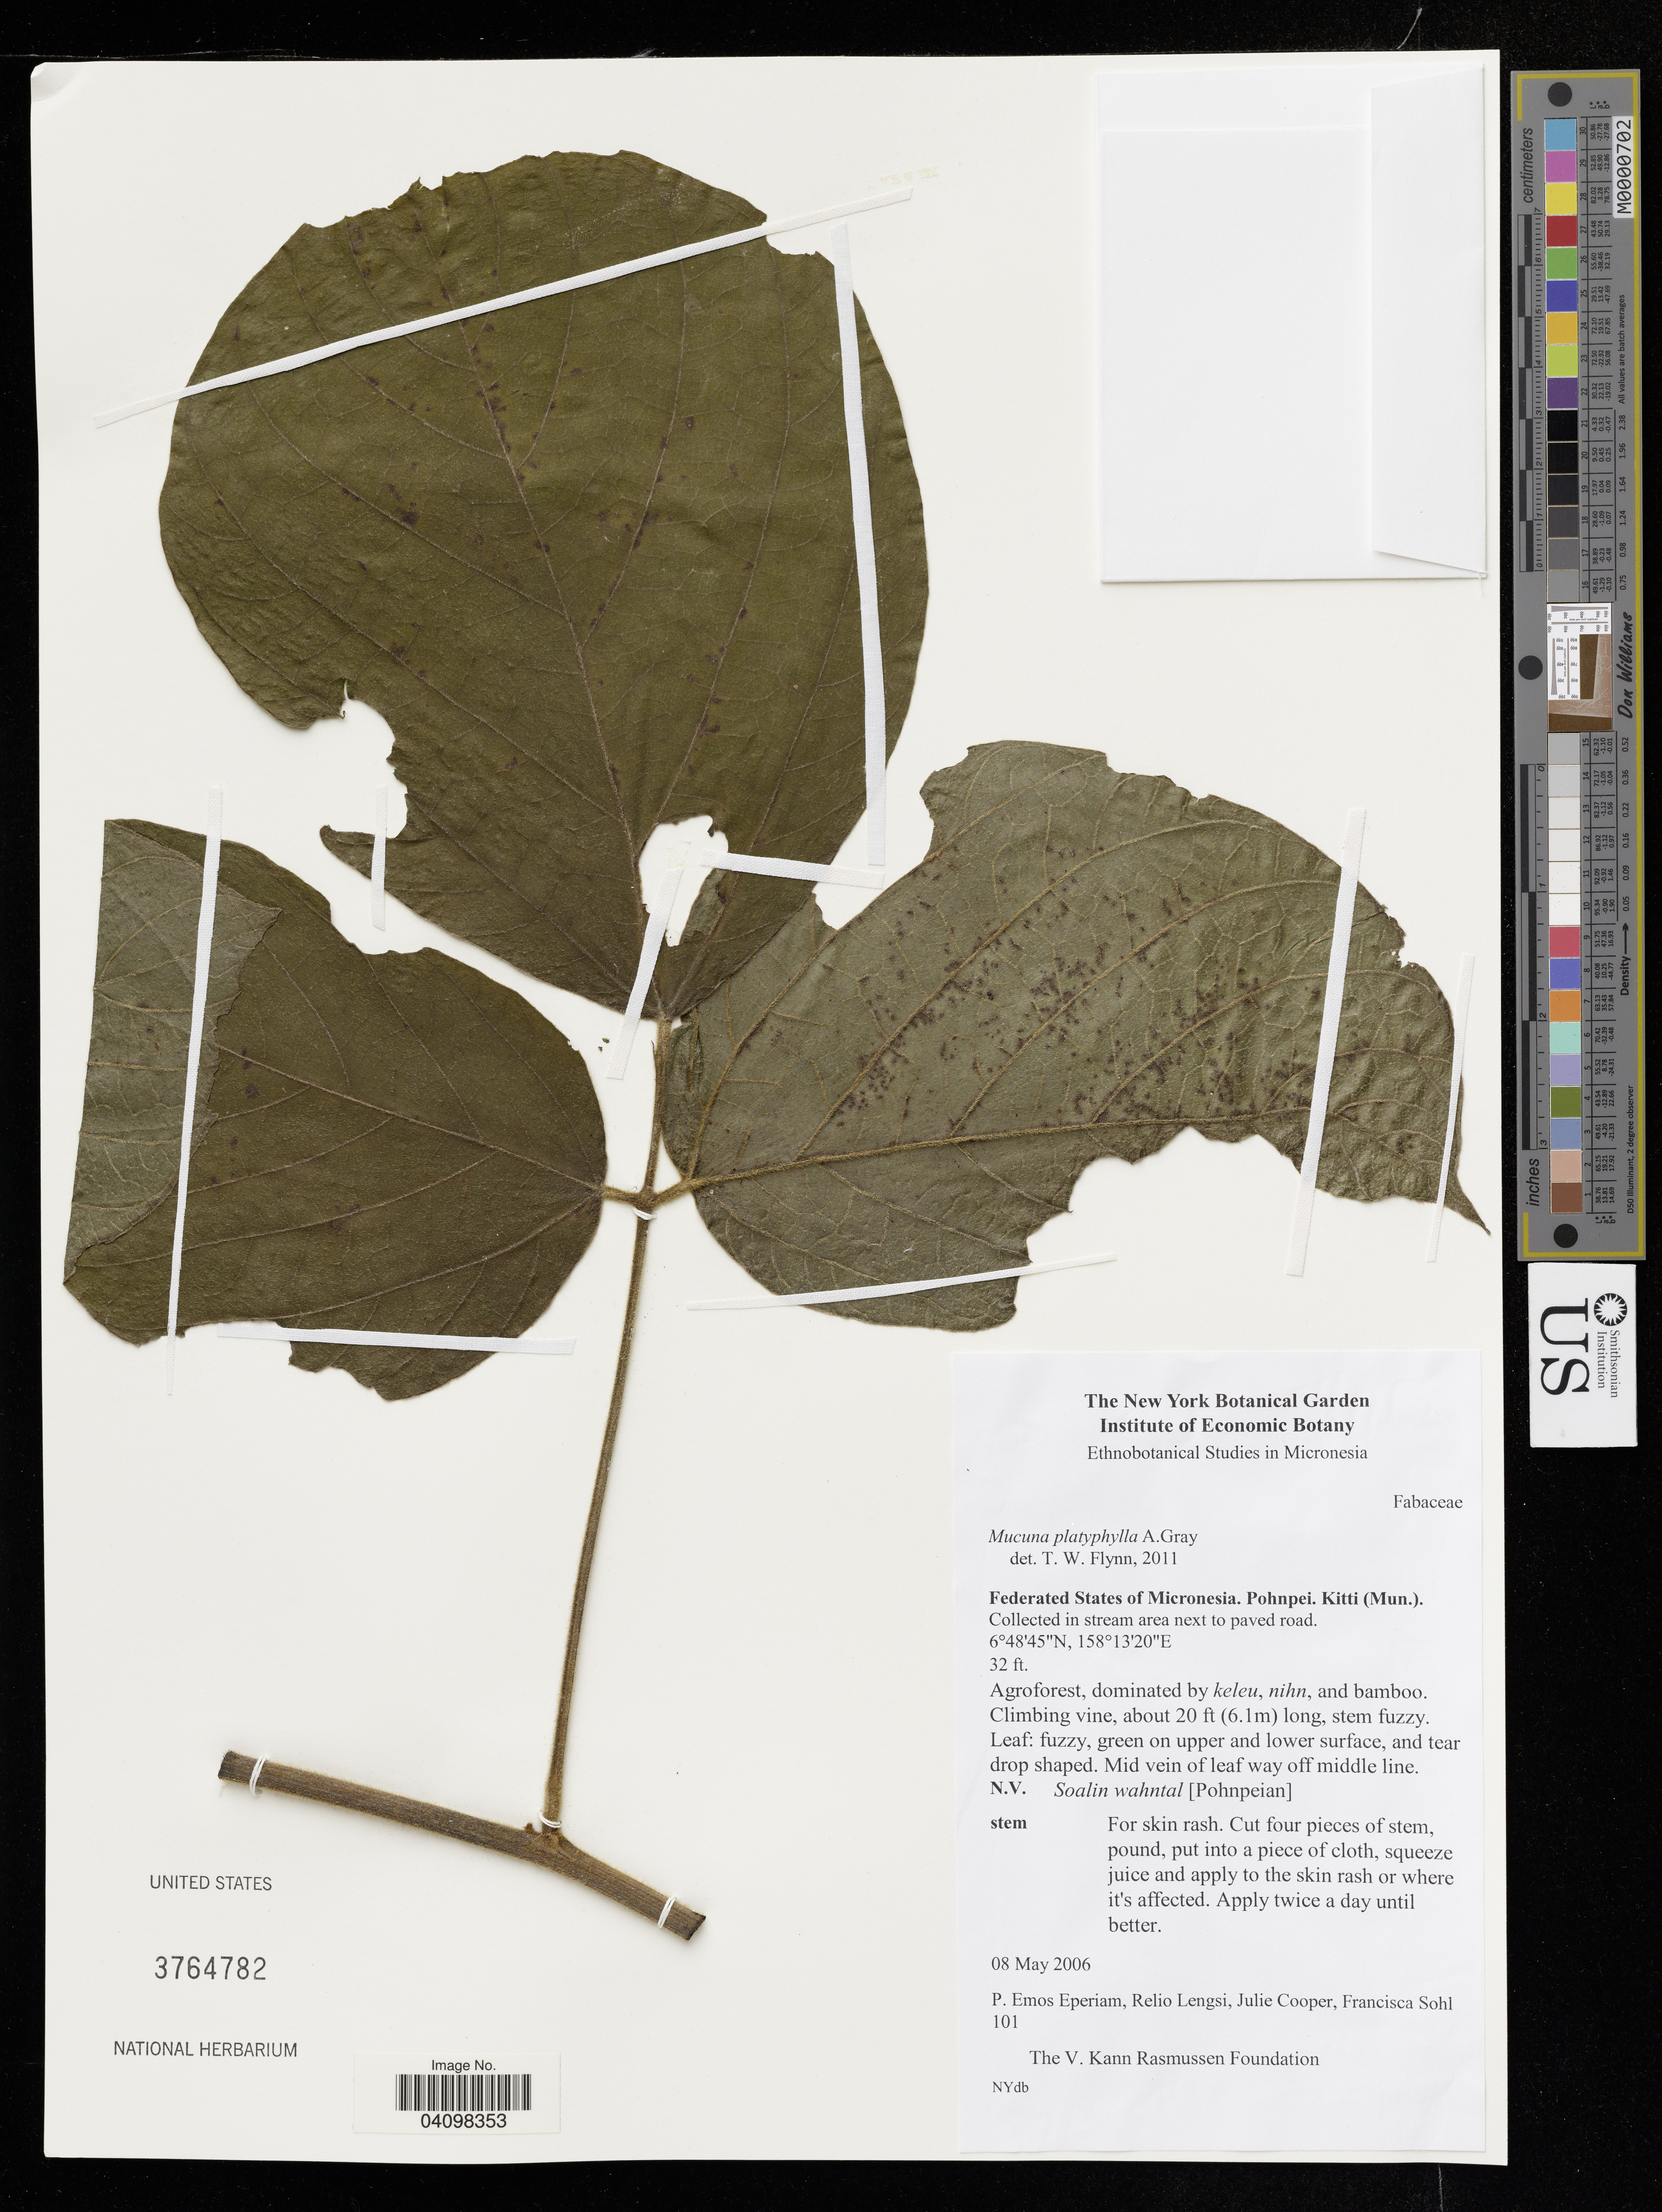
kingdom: Plantae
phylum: Tracheophyta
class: Magnoliopsida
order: Fabales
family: Fabaceae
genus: Mucuna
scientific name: Mucuna platyphylla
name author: A. Gray in Wilkes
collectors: P. Eperiam, R. Lengsi, J. Cooper & F. Sohl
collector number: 101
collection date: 2006-05-08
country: Micronesia, Federated States of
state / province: Pohnpei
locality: In stream area next to paved road.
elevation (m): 10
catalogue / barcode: US 3764782